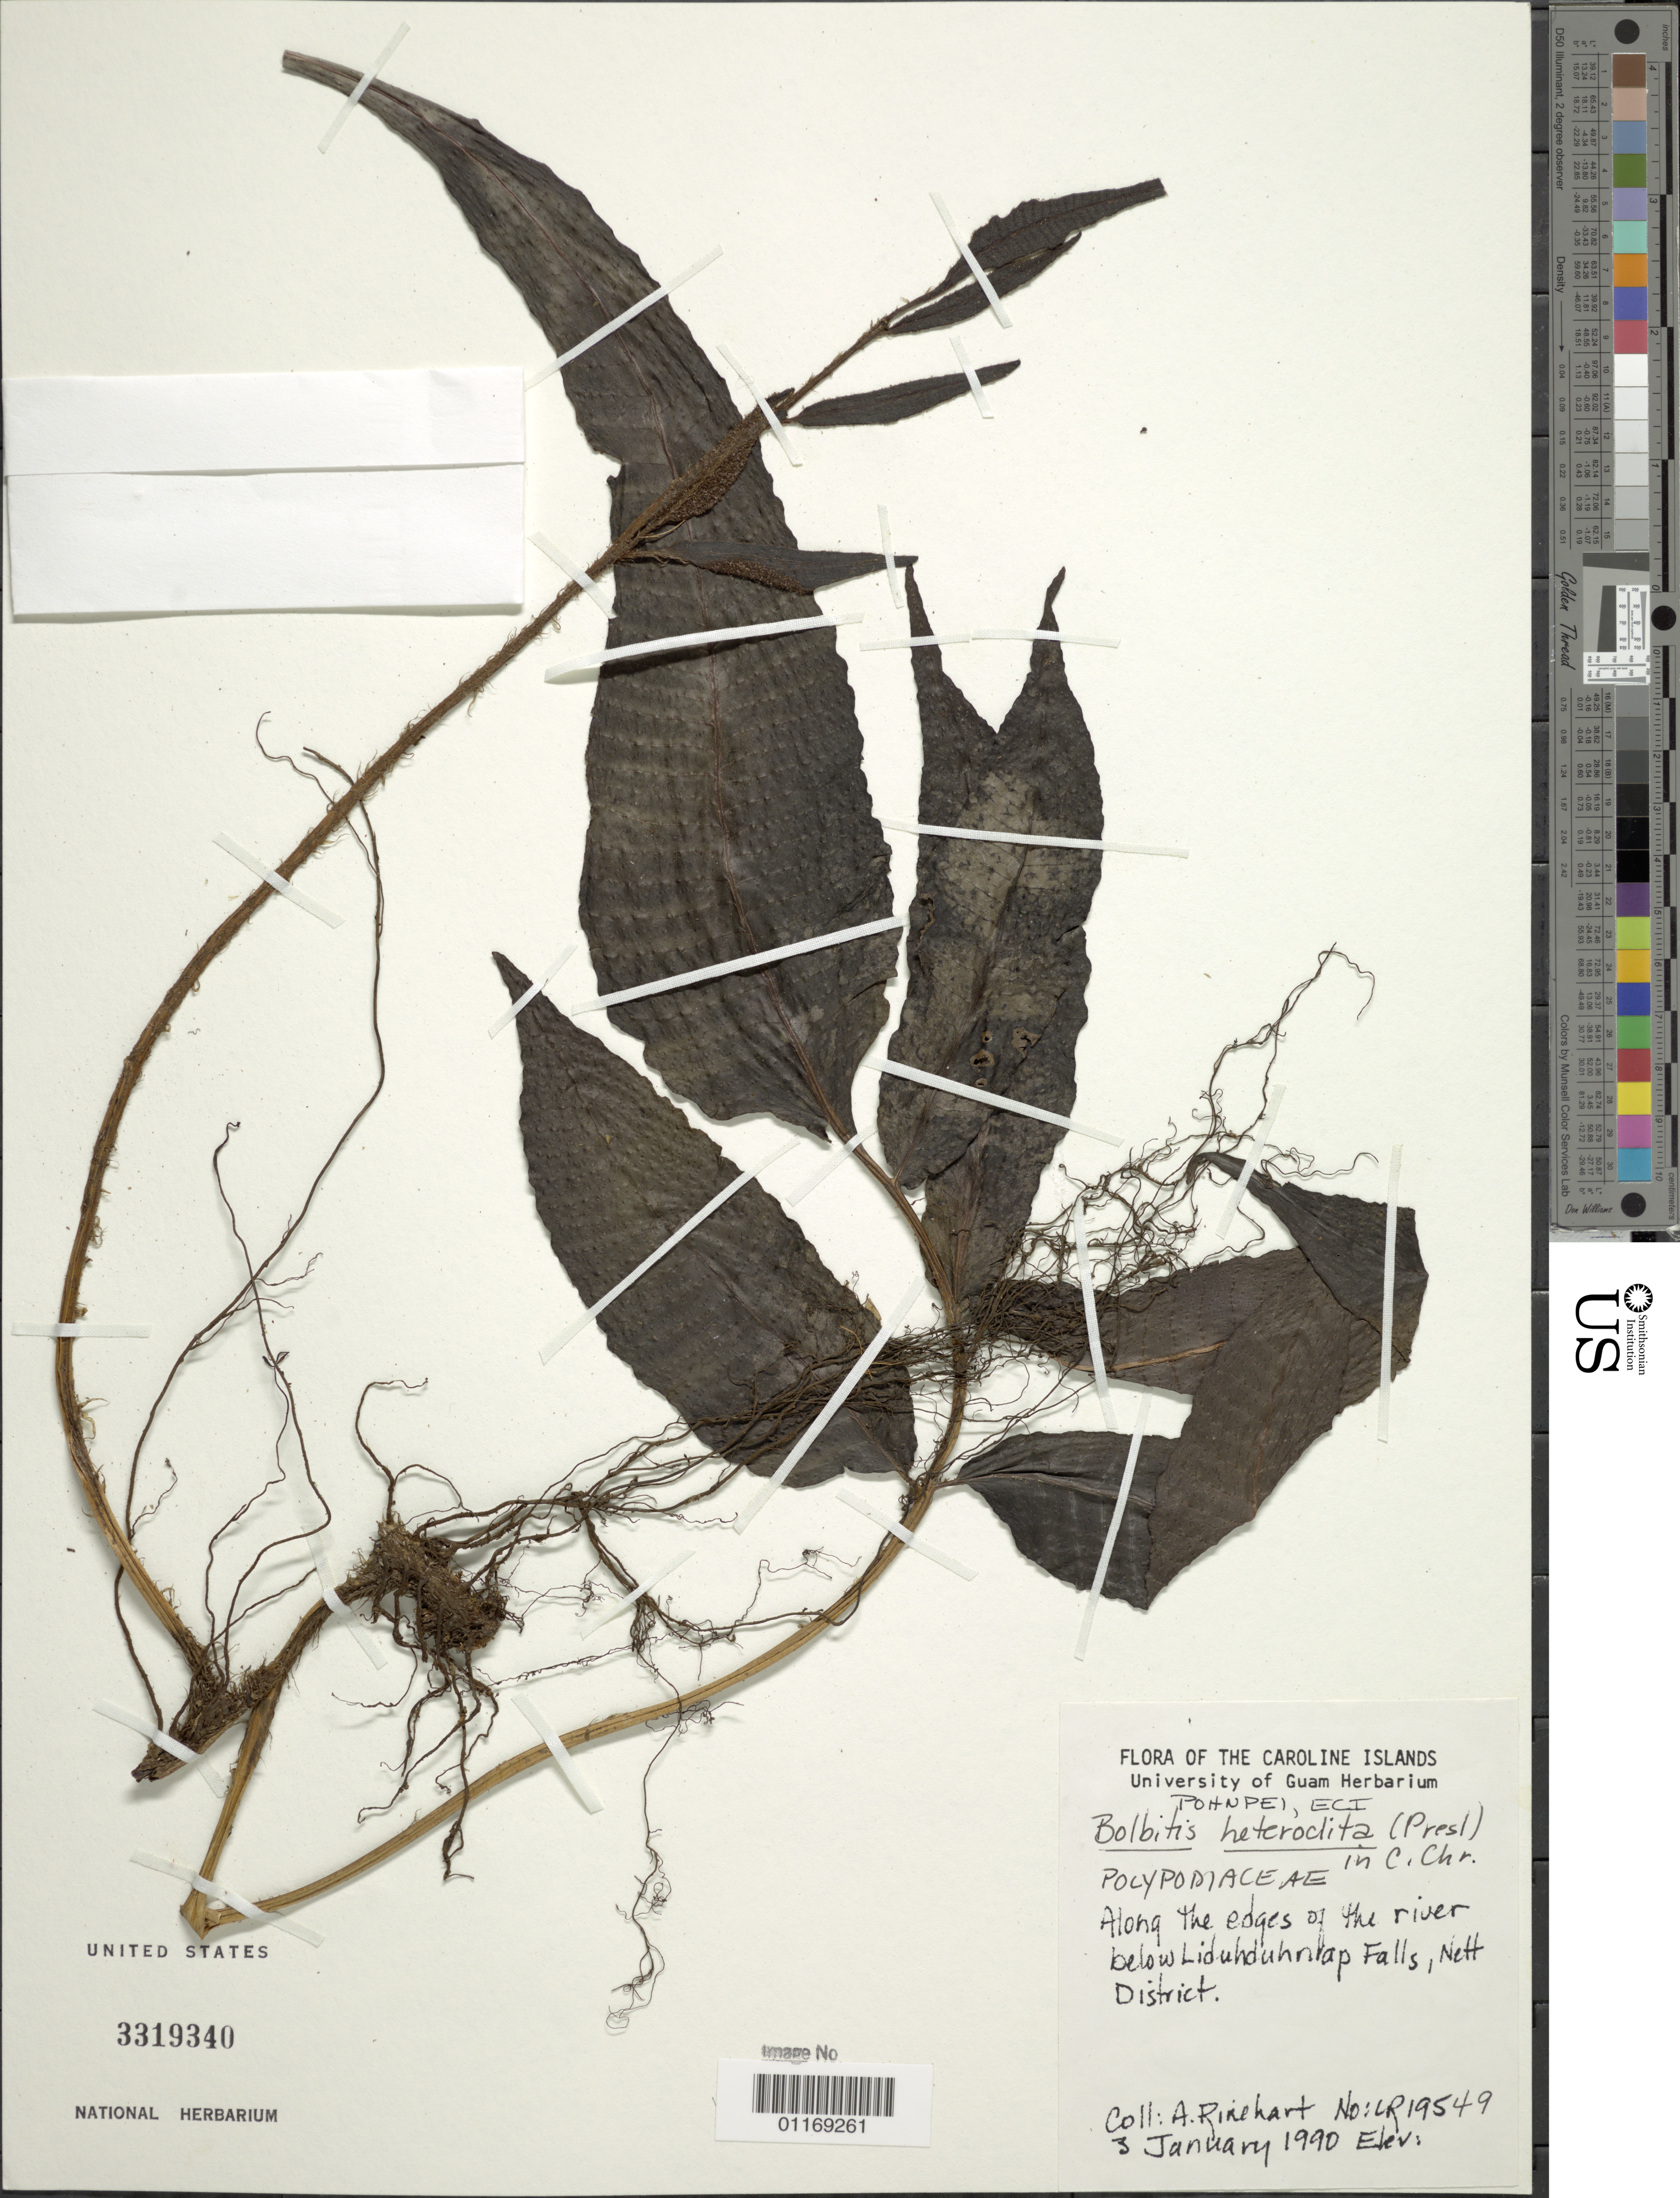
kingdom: Plantae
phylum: Tracheophyta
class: Polypodiopsida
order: Polypodiales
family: Dryopteridaceae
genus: Bolbitis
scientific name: Bolbitis heteroclita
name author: (C. Presl) Ching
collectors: A. Rinehart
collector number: LR19549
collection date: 1990-01-03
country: Micronesia, Federated States of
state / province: Pohnpei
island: Pohnpei [Ponape]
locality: Forest along river above Liduhduhniap Falls, Nett District.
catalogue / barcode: US 3319340